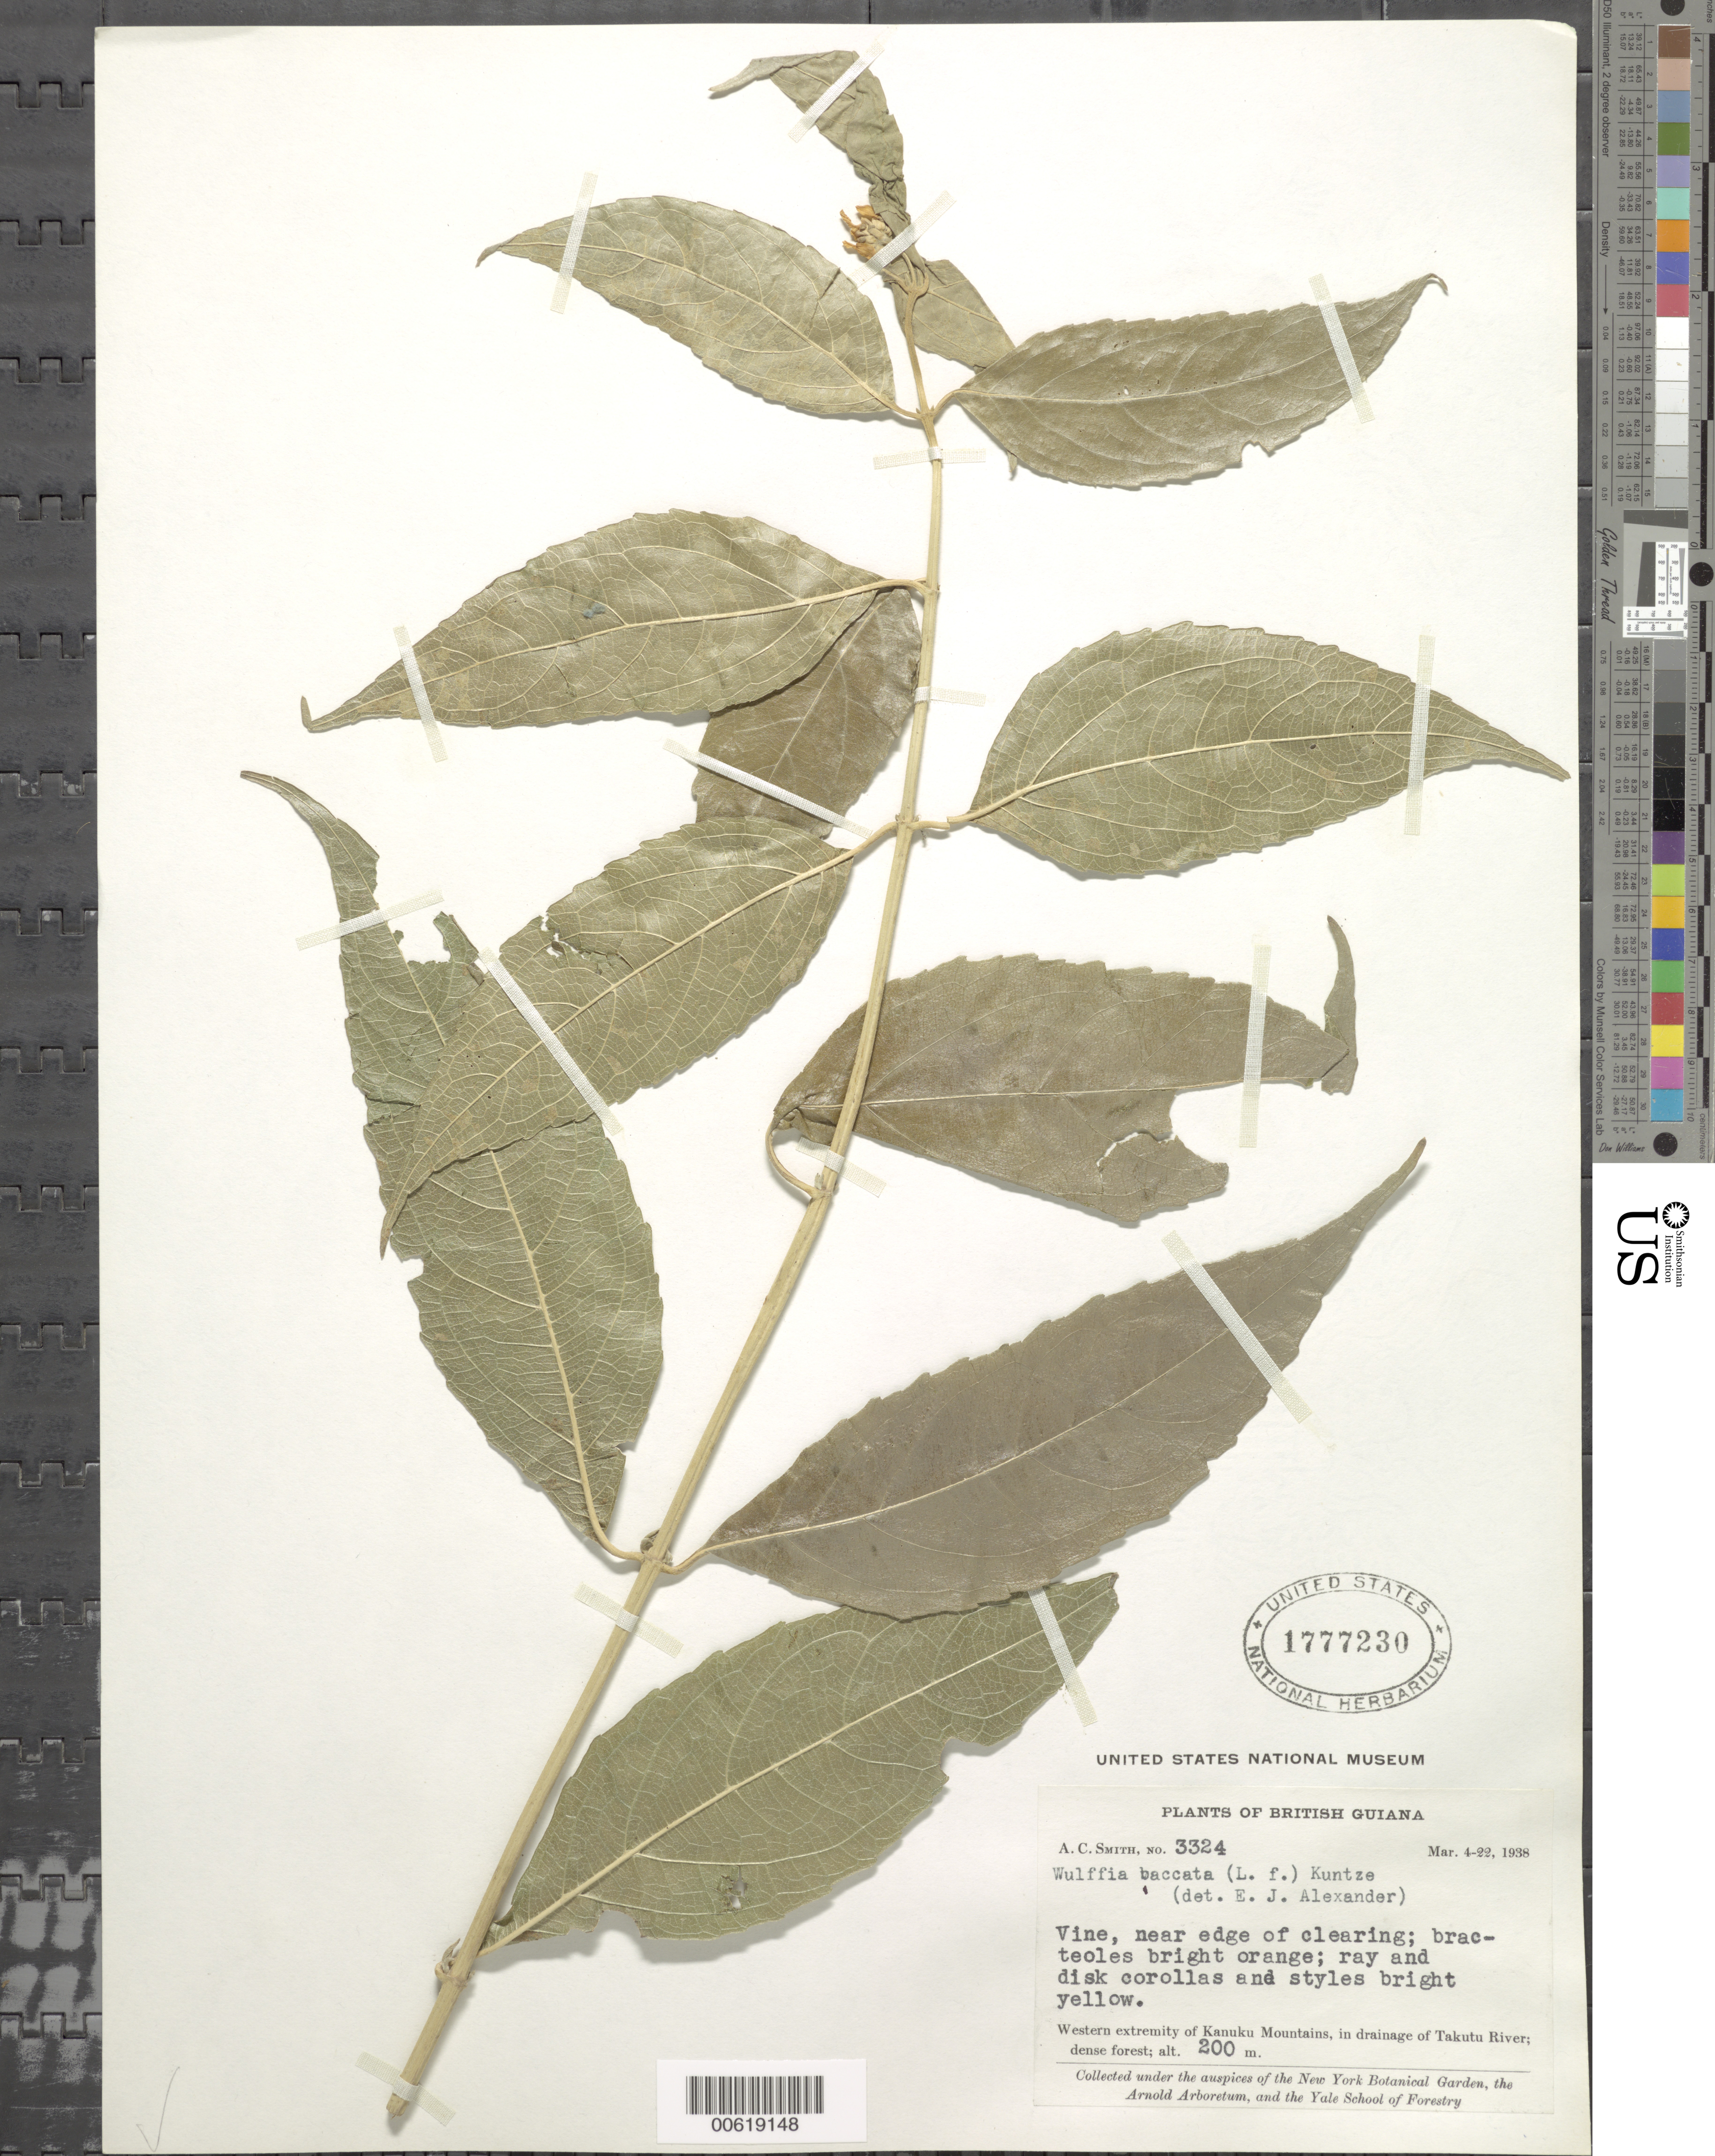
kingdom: Plantae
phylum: Tracheophyta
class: Magnoliopsida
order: Asterales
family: Asteraceae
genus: Wulffia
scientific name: Wulffia baccata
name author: (L. f.) Kuntze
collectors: A. C. Smith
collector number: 3324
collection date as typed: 4-Mar-38 to 22-Mar-38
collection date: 1938-03-04/1938-03-22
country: Guyana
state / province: U. Takutu-U. Essequibo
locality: Kanuku Mts., drainage of Takutu R., western extremity of Kanuku Mountains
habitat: Near edge of clearing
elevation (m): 200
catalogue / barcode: US 1777230